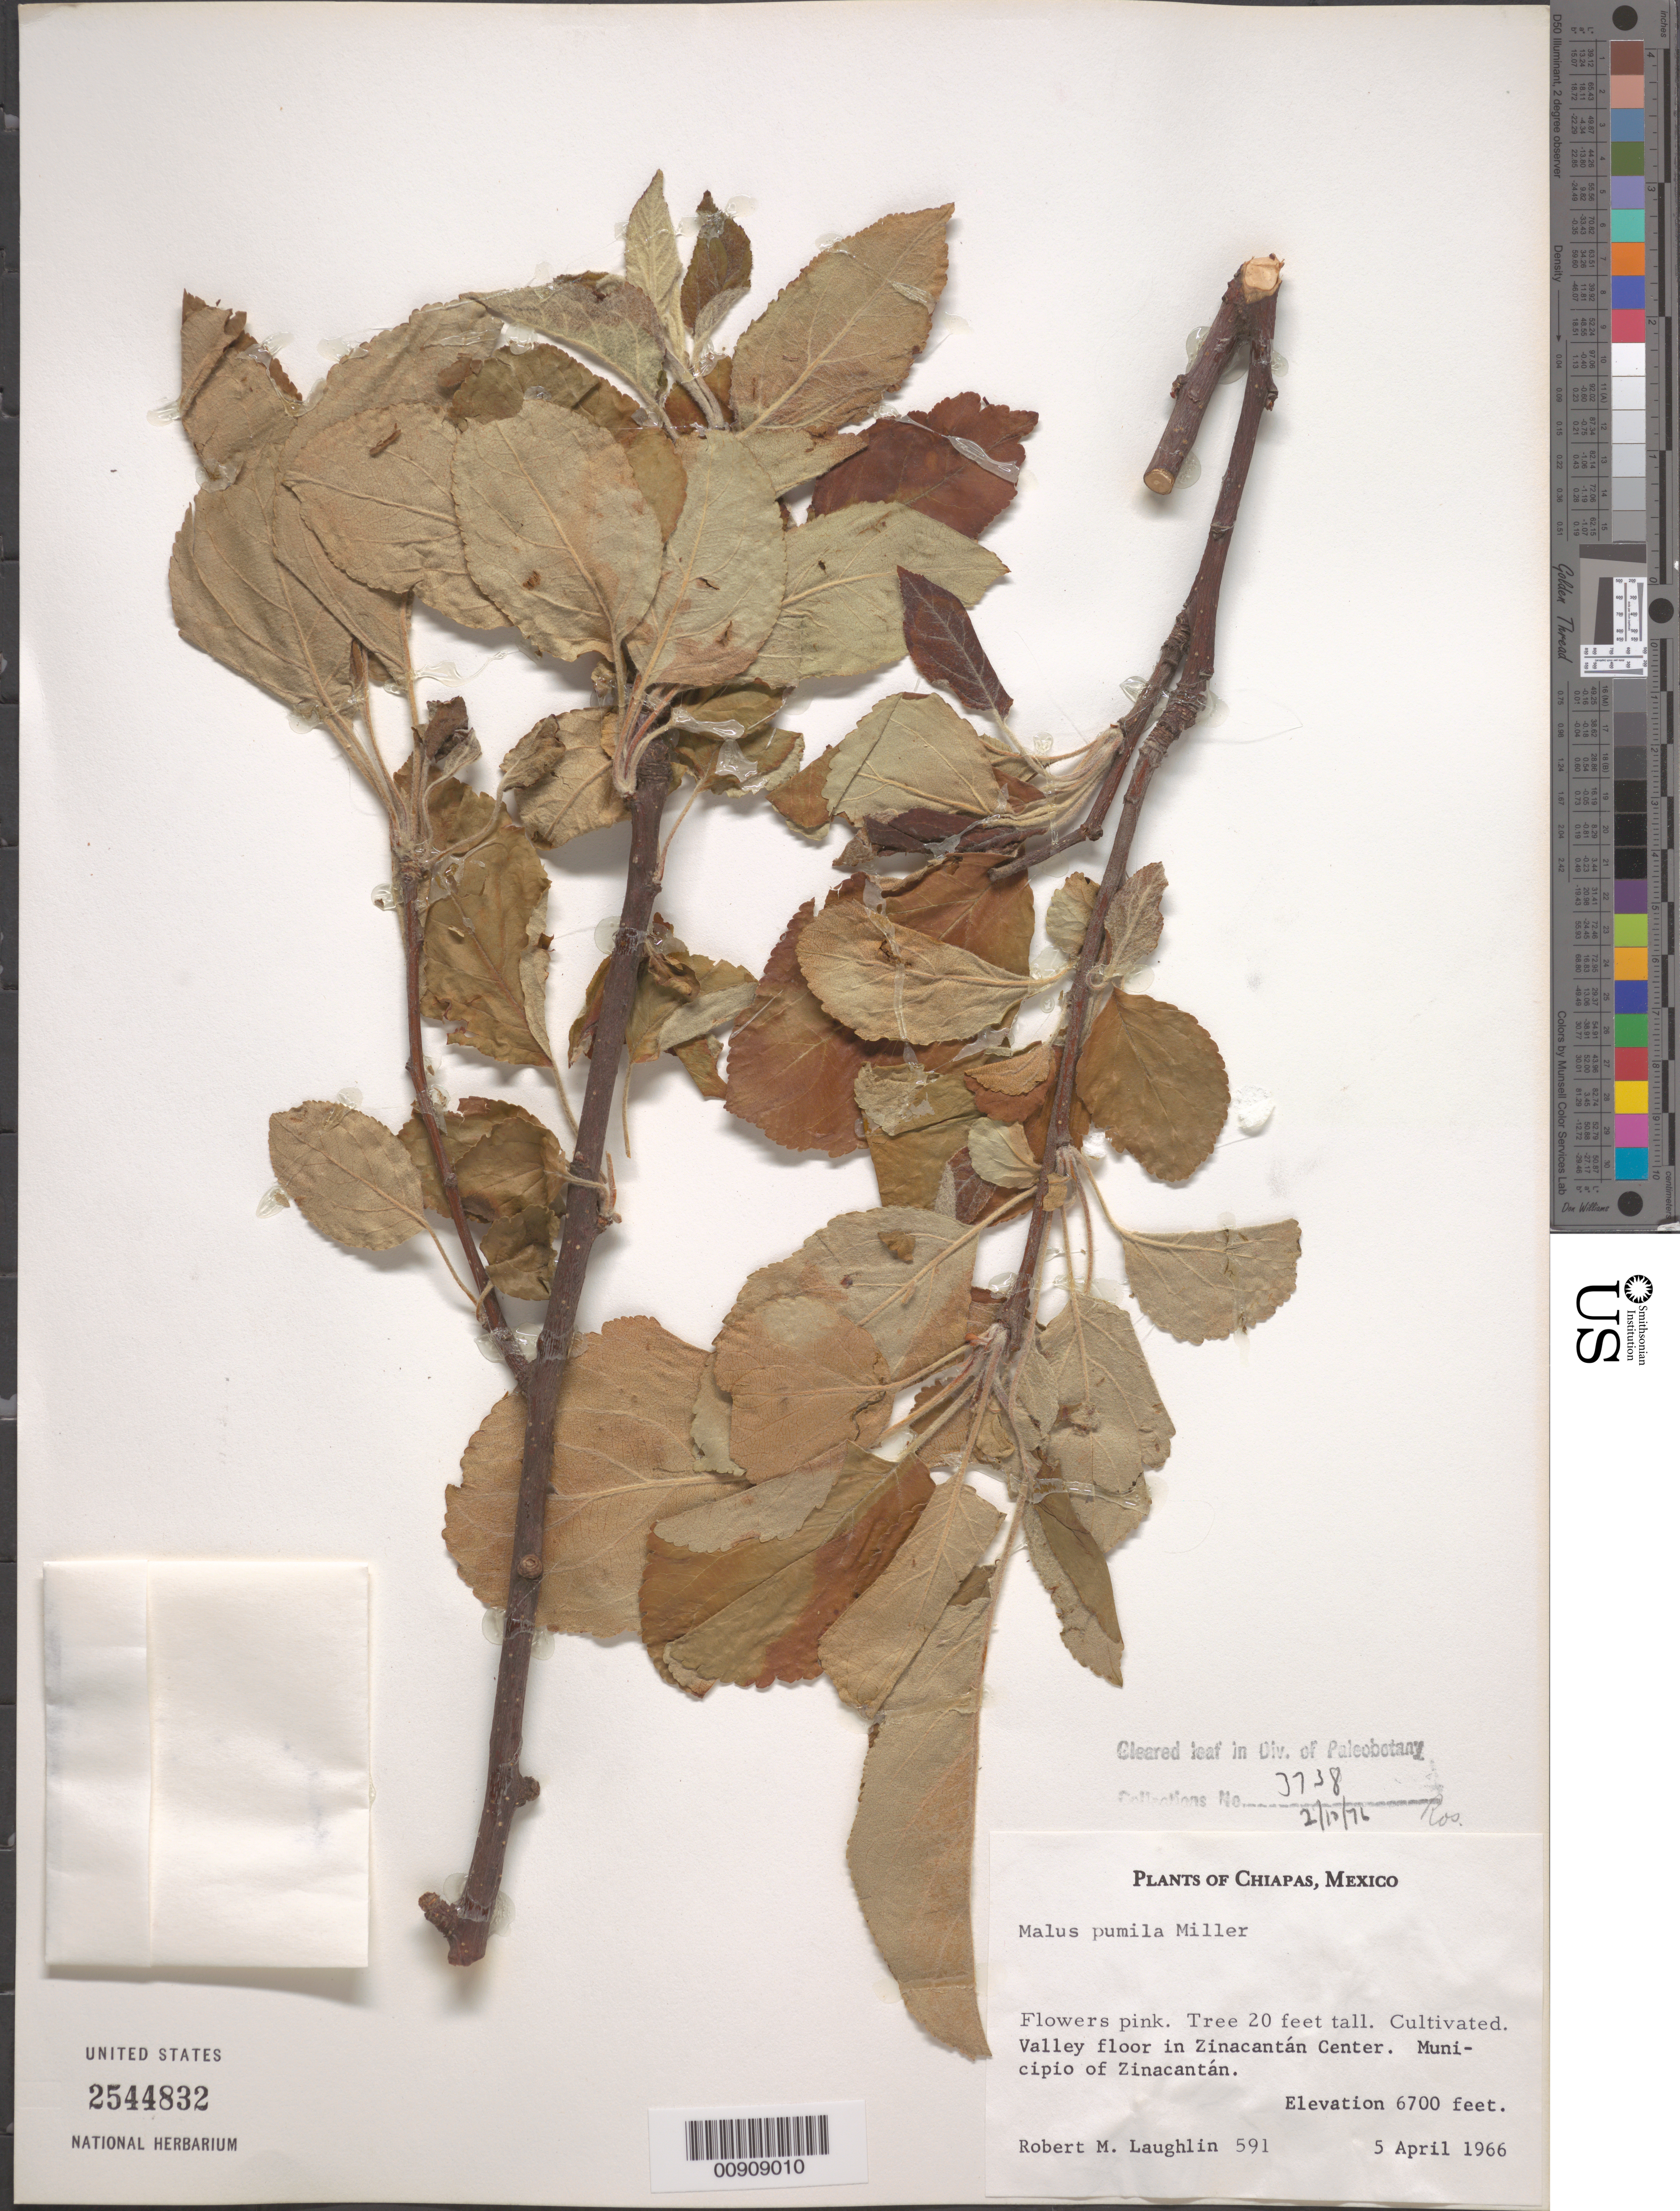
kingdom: Plantae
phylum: Tracheophyta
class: Magnoliopsida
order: Rosales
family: Rosaceae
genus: Malus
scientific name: Malus pumila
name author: Mill.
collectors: R. M. Laughlin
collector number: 591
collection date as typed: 05 Apr 1966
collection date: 1966-04-05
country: Mexico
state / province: Chiapas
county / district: Zinacantán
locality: Valley floor in Zinacantán Center. Municipio of Zinacantán, Chiapas.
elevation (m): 2042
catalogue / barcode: US 2544832